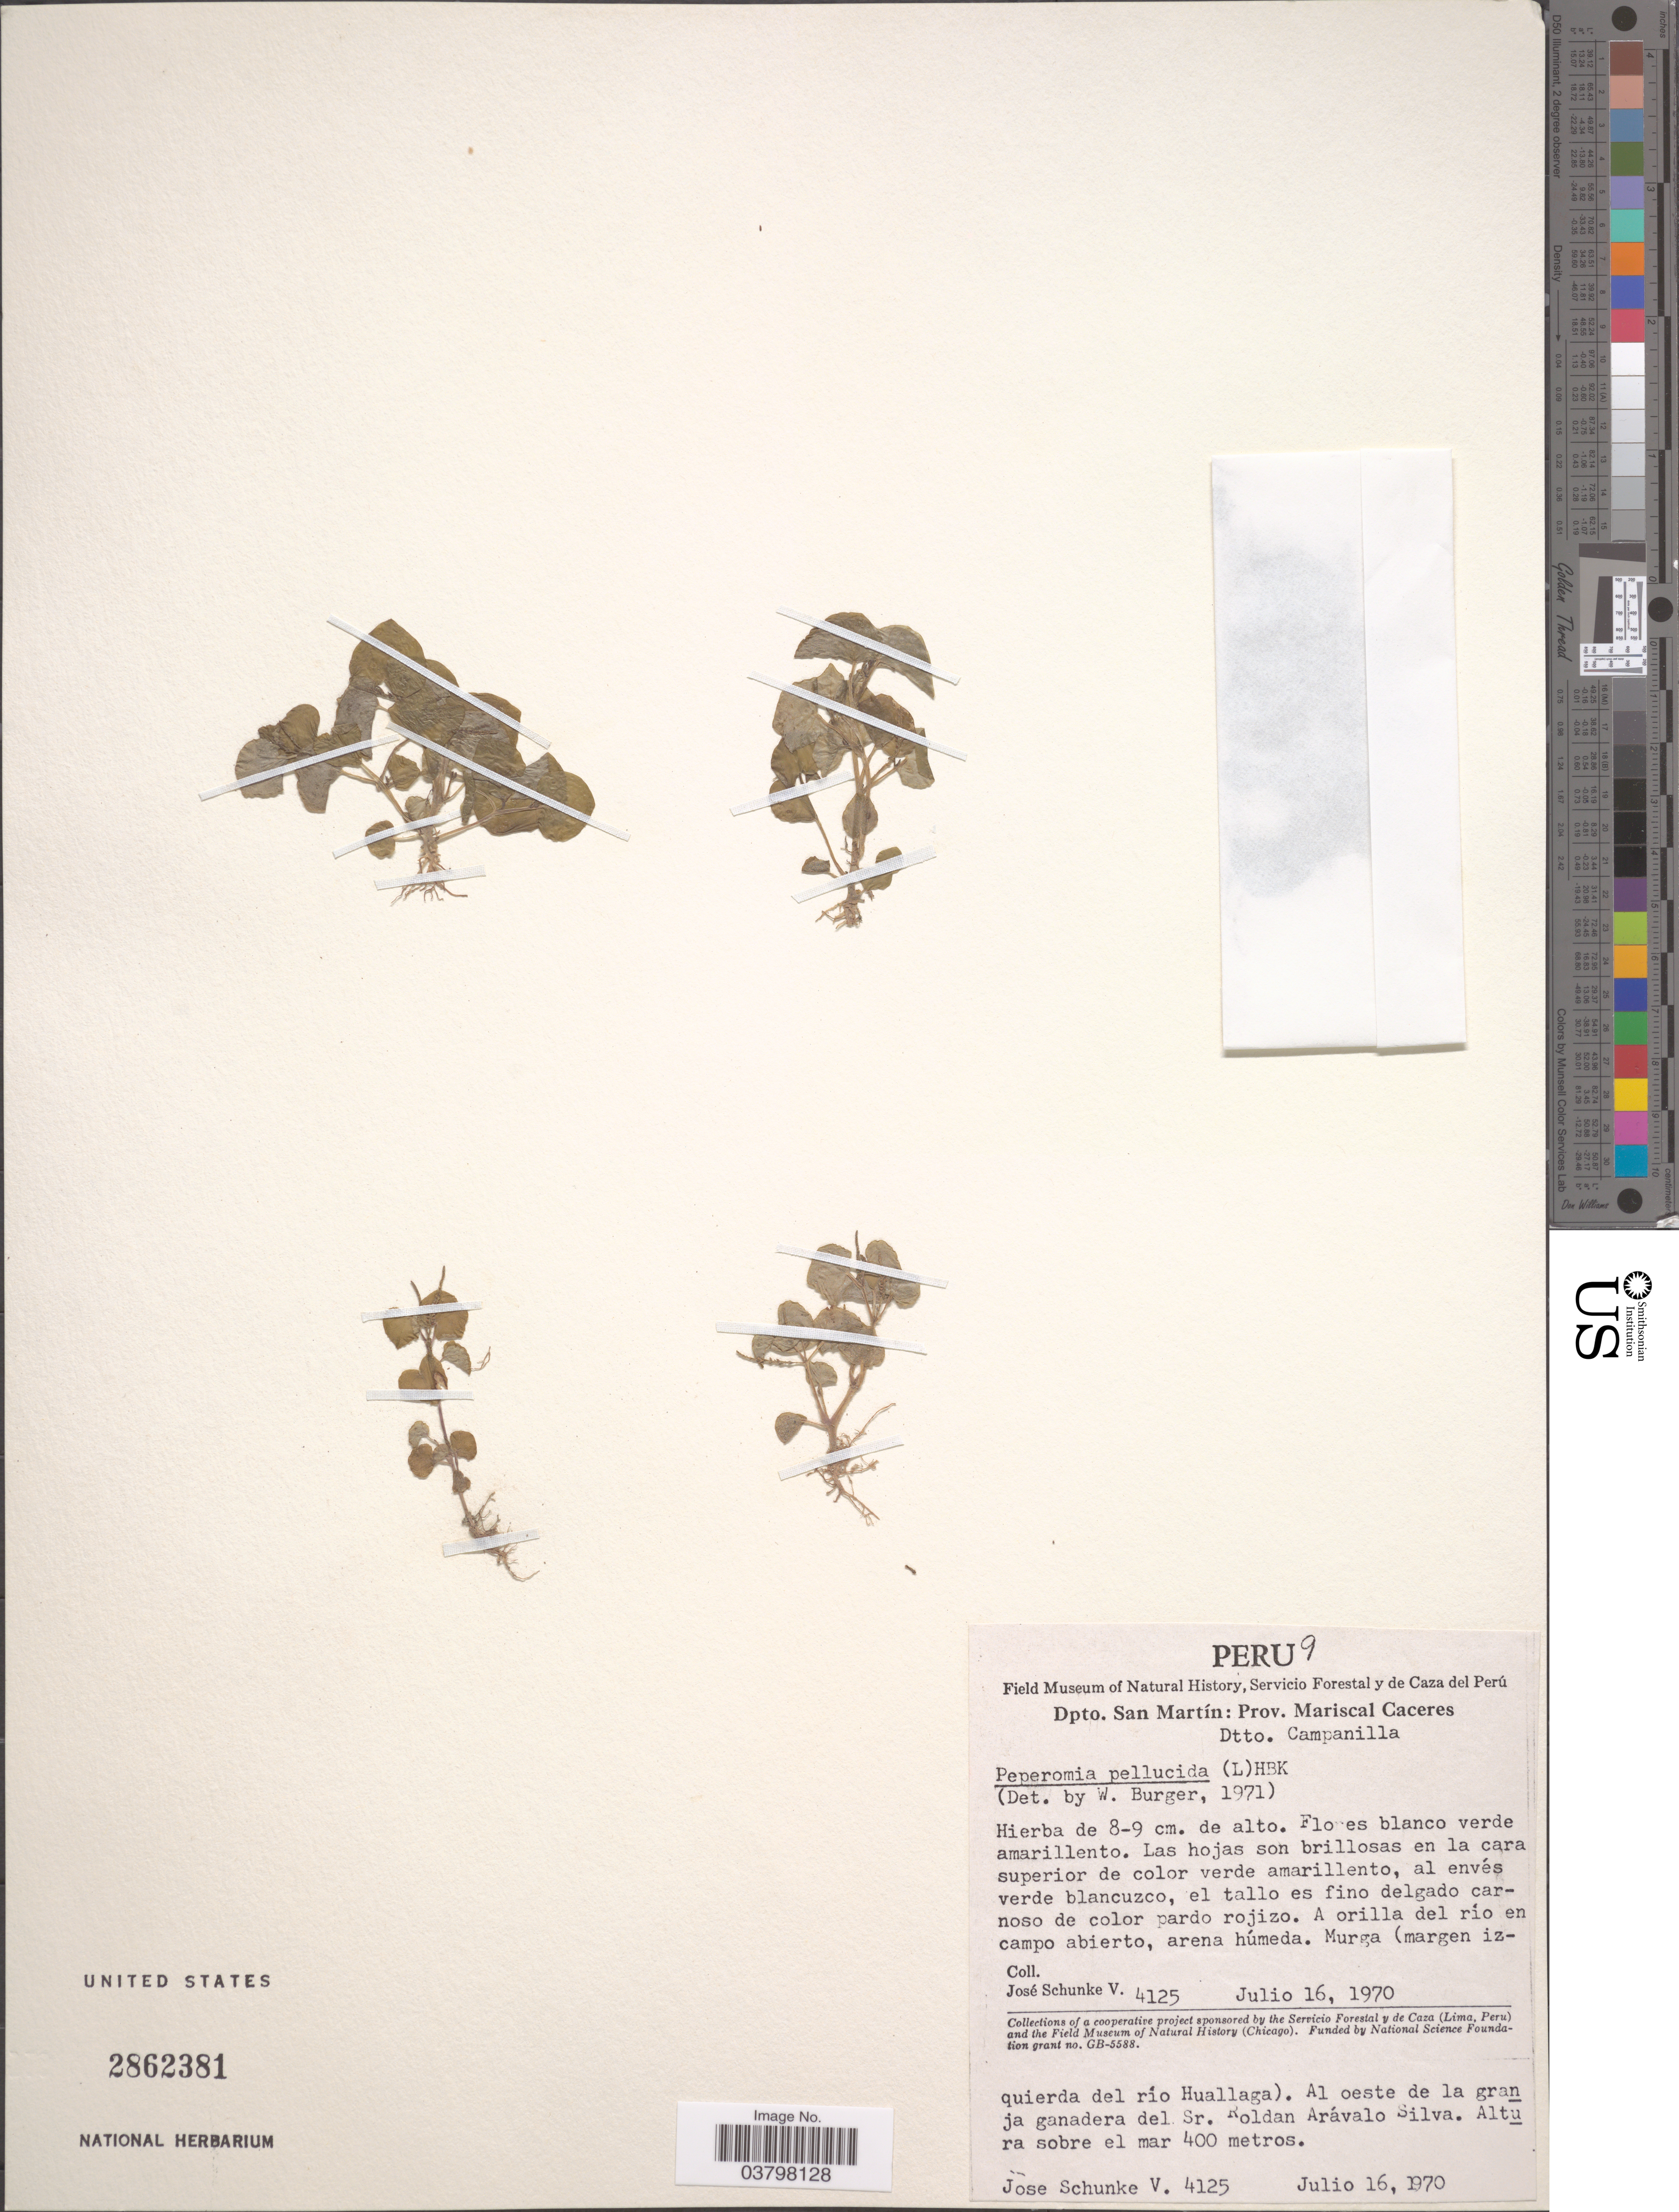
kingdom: Plantae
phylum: Tracheophyta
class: Magnoliopsida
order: Piperales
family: Piperaceae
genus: Peperomia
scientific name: Peperomia pellucida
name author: (L.) Kunth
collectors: J. Schunke Vigo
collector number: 4125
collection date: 1970-07-16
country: Peru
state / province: San Martín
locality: Dpto. San Martín: Prov. Mariscal Caceres. Dtto. Campanilla. Murga (margen izquierda del río Huallaga). Al oeste de la granja ganadera del Sr. Roldan Arávalo Silva.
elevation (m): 400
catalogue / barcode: US 2862381